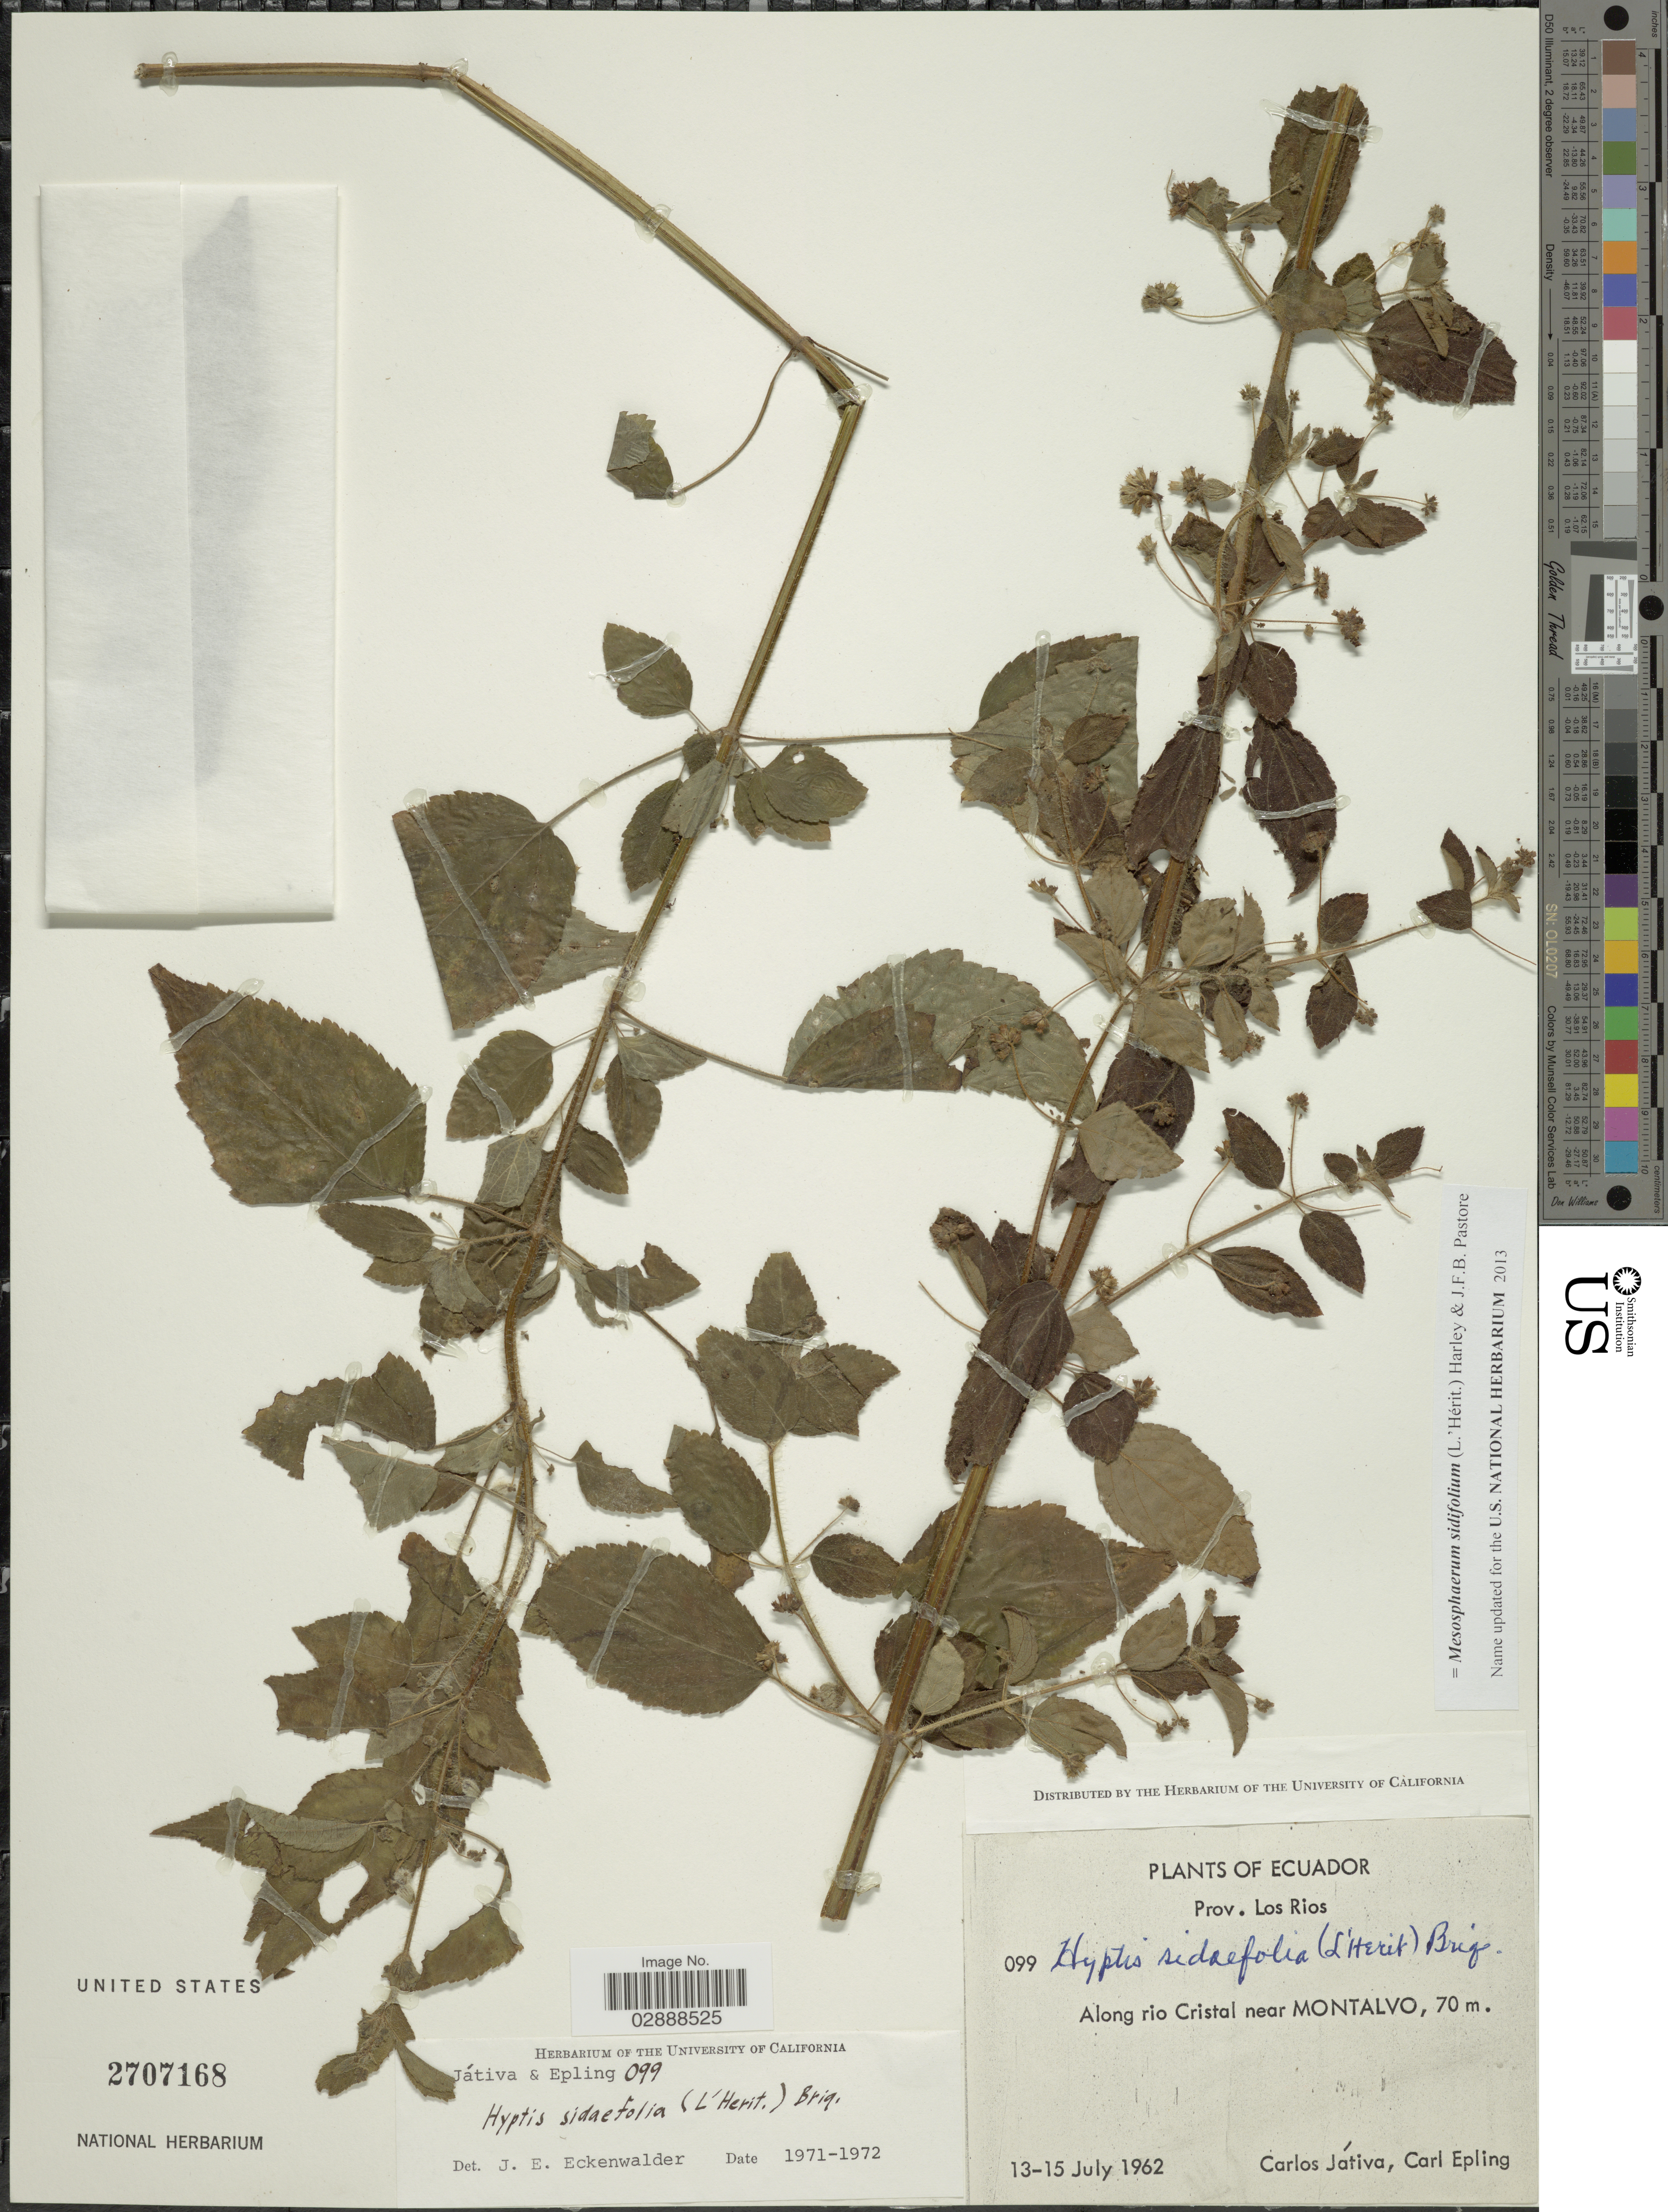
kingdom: Plantae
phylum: Tracheophyta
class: Magnoliopsida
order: Lamiales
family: Lamiaceae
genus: Mesosphaerum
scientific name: Mesosphaerum sidifolium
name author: (L'Hér.) Harley & J.F.B. Pastore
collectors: C. D. Játiva & C. C. Epling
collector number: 099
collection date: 1962-07-13/1962-07-15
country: Ecuador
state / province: Los Ríos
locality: Along rio Cristal near Montalvo.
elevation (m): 70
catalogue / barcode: US 2707168